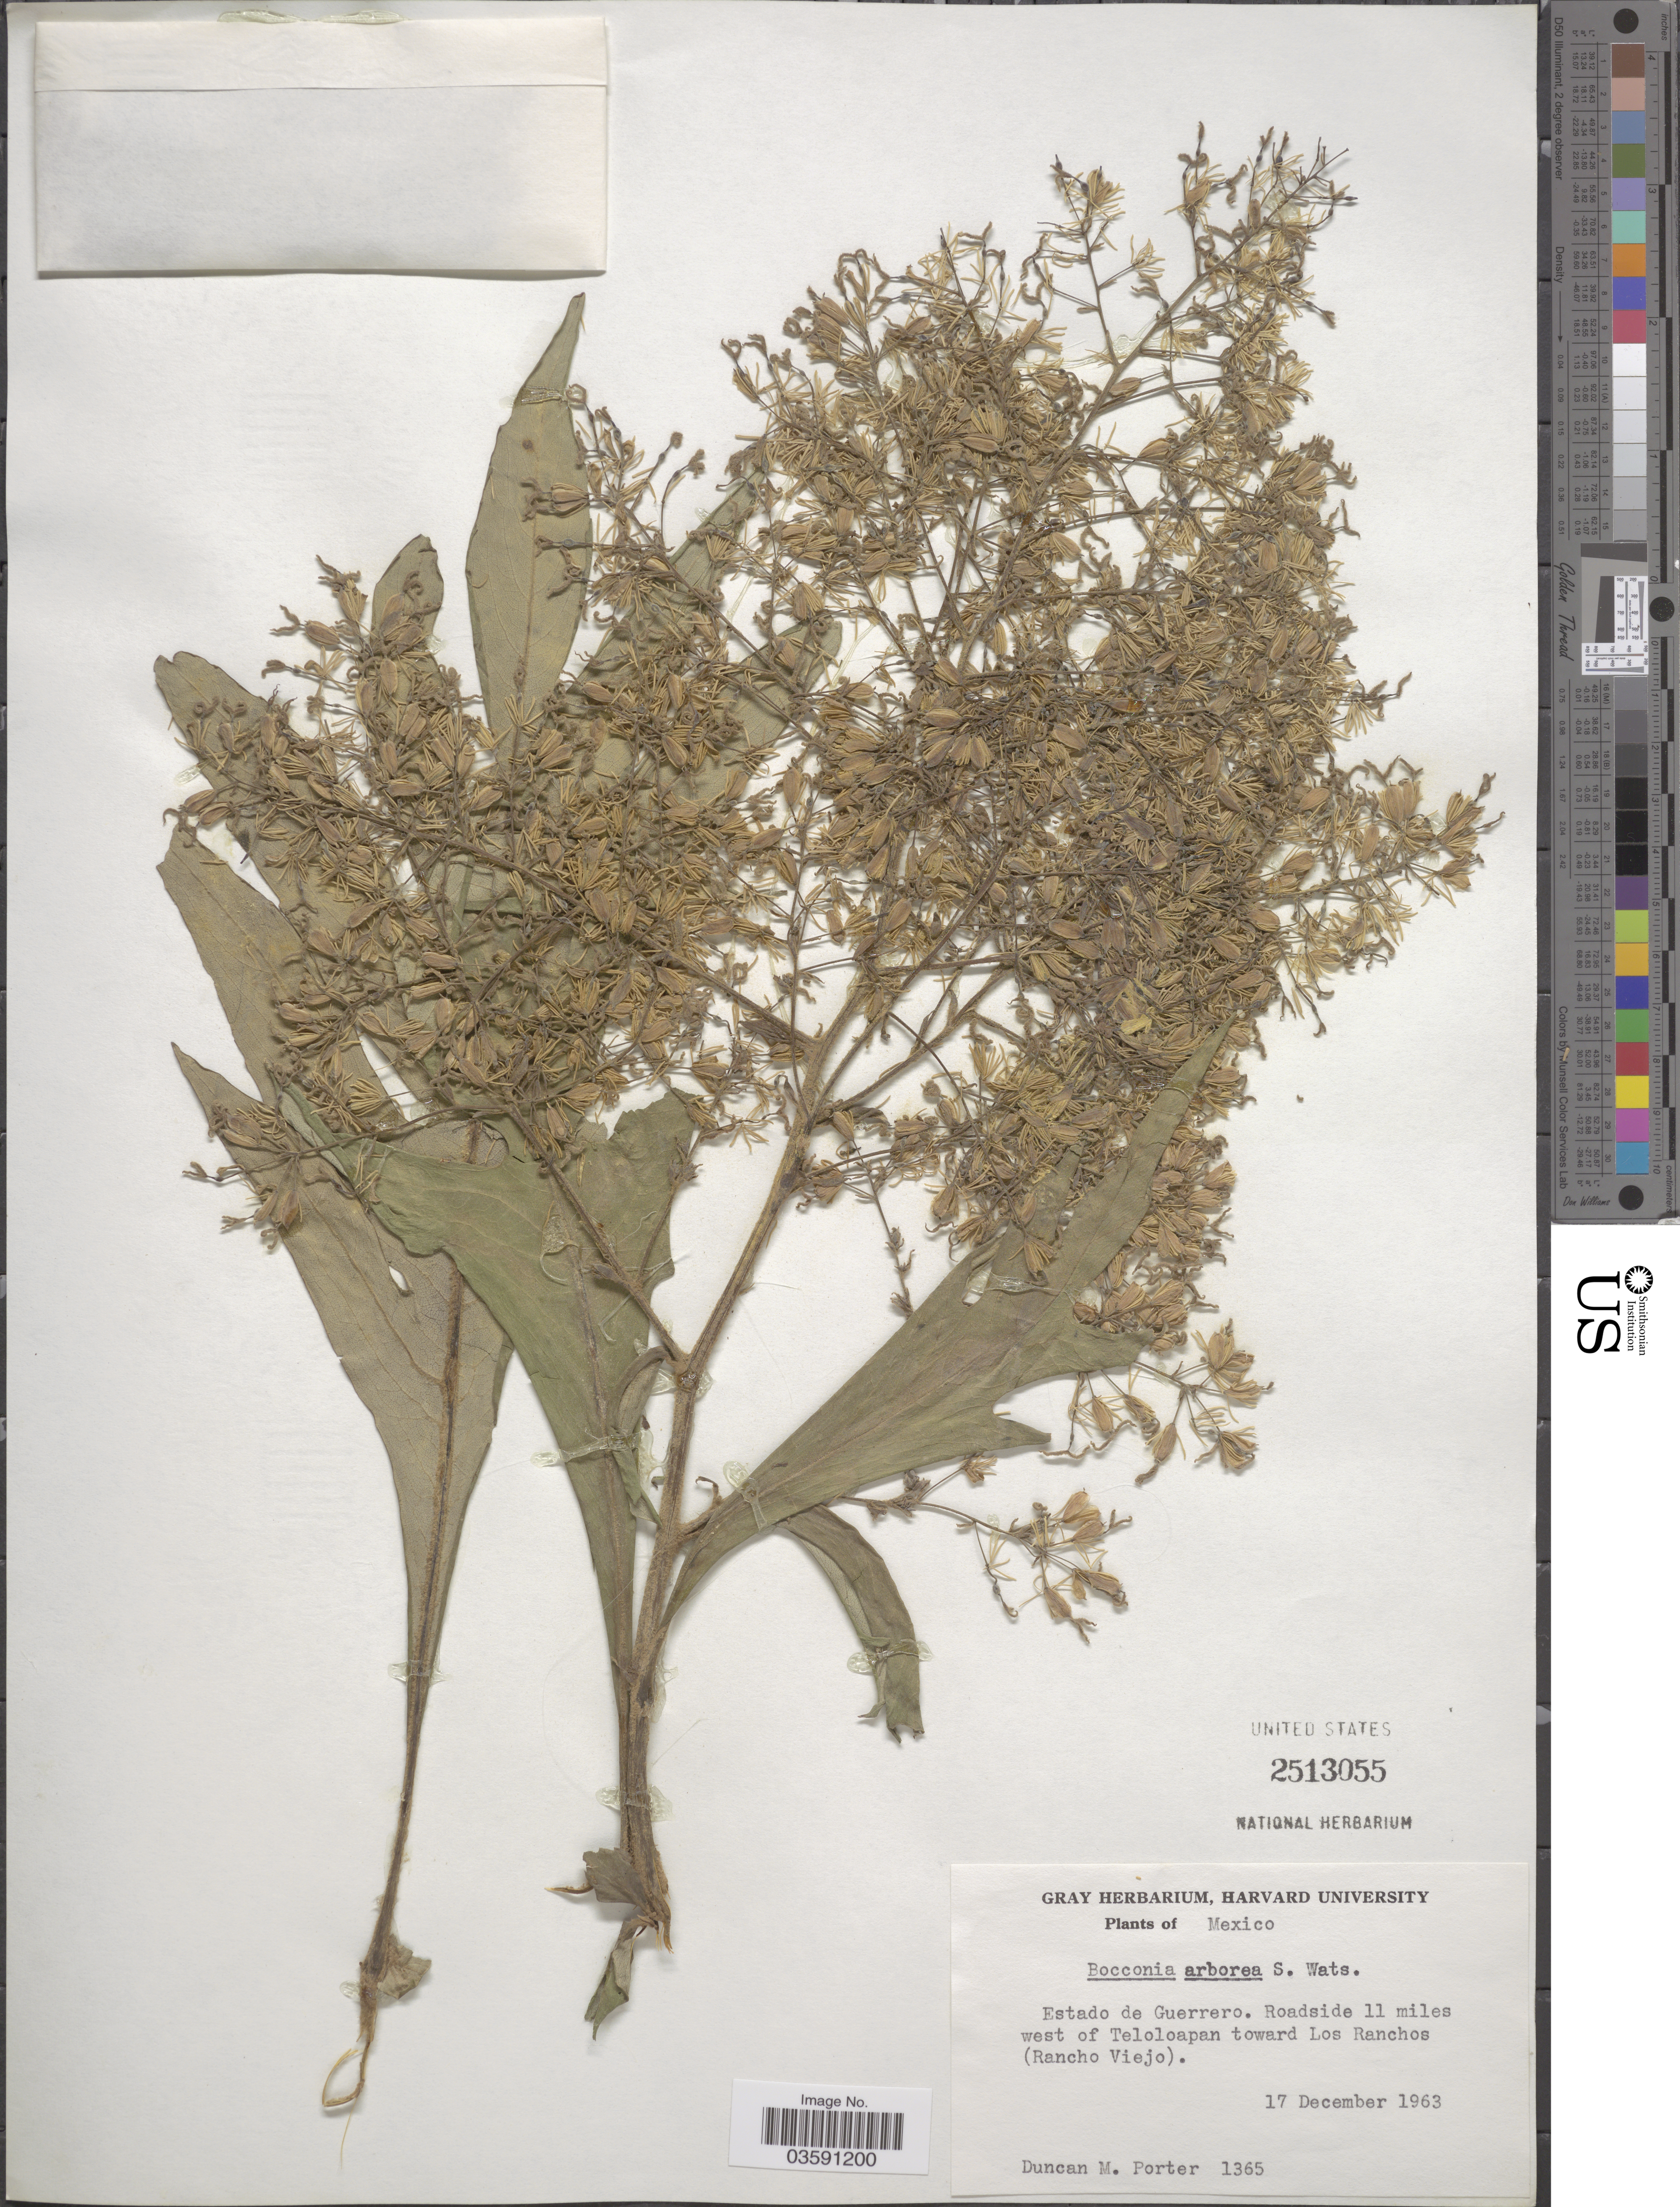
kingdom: Plantae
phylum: Tracheophyta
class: Magnoliopsida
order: Ranunculales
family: Papaveraceae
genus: Bocconia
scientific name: Bocconia arborea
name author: S. Watson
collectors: D. Porter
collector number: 1365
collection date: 1963-12-17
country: Mexico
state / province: Guerrero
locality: Roadside 11 miles west of Teloloapan toward Los Ranchos (Rancho Viejo).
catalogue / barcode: US 2513055